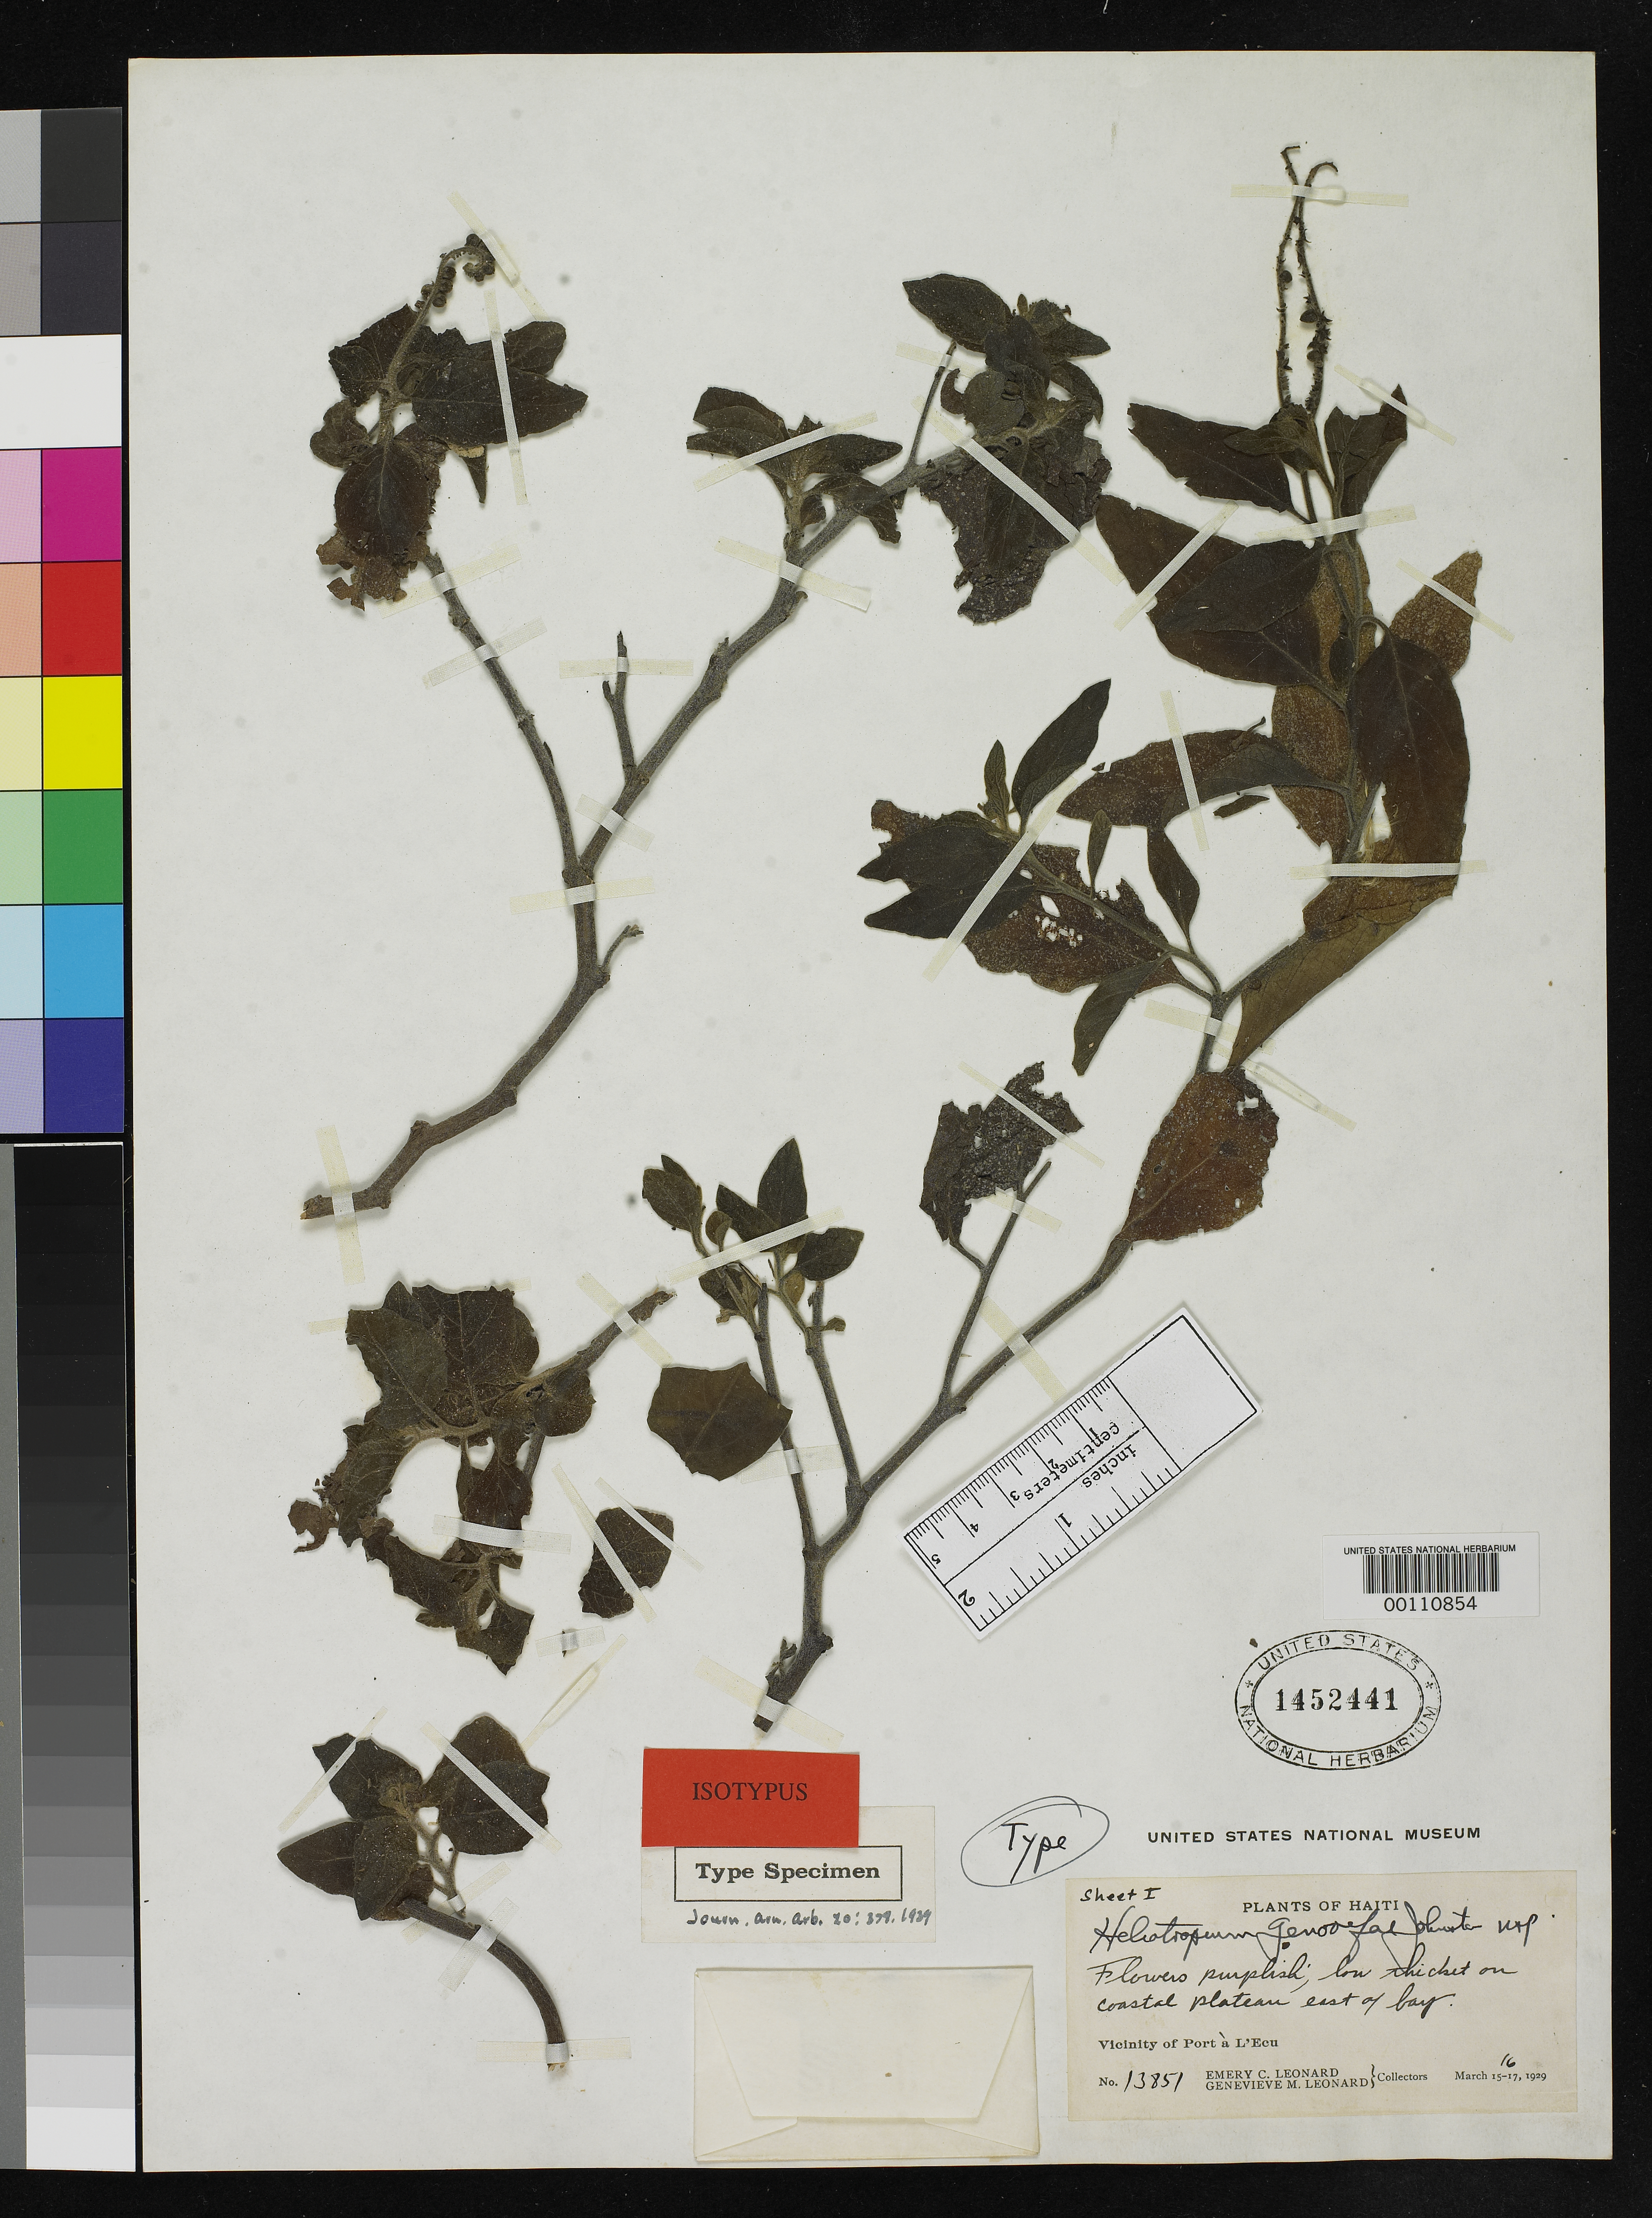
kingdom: Plantae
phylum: Tracheophyta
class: Magnoliopsida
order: Boraginales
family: Heliotropiaceae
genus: Heliotropium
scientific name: Heliotropium genovefae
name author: I.M. Johnst.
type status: Isotype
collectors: E. C. Leonard & G. M. Leonard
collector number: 13851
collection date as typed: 16 Mar 1929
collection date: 1929-03-16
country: Haiti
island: Hispaniola Island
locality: Vicinity of Port 'al'ecu, coastal plateau E of bay.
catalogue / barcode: US 1452441